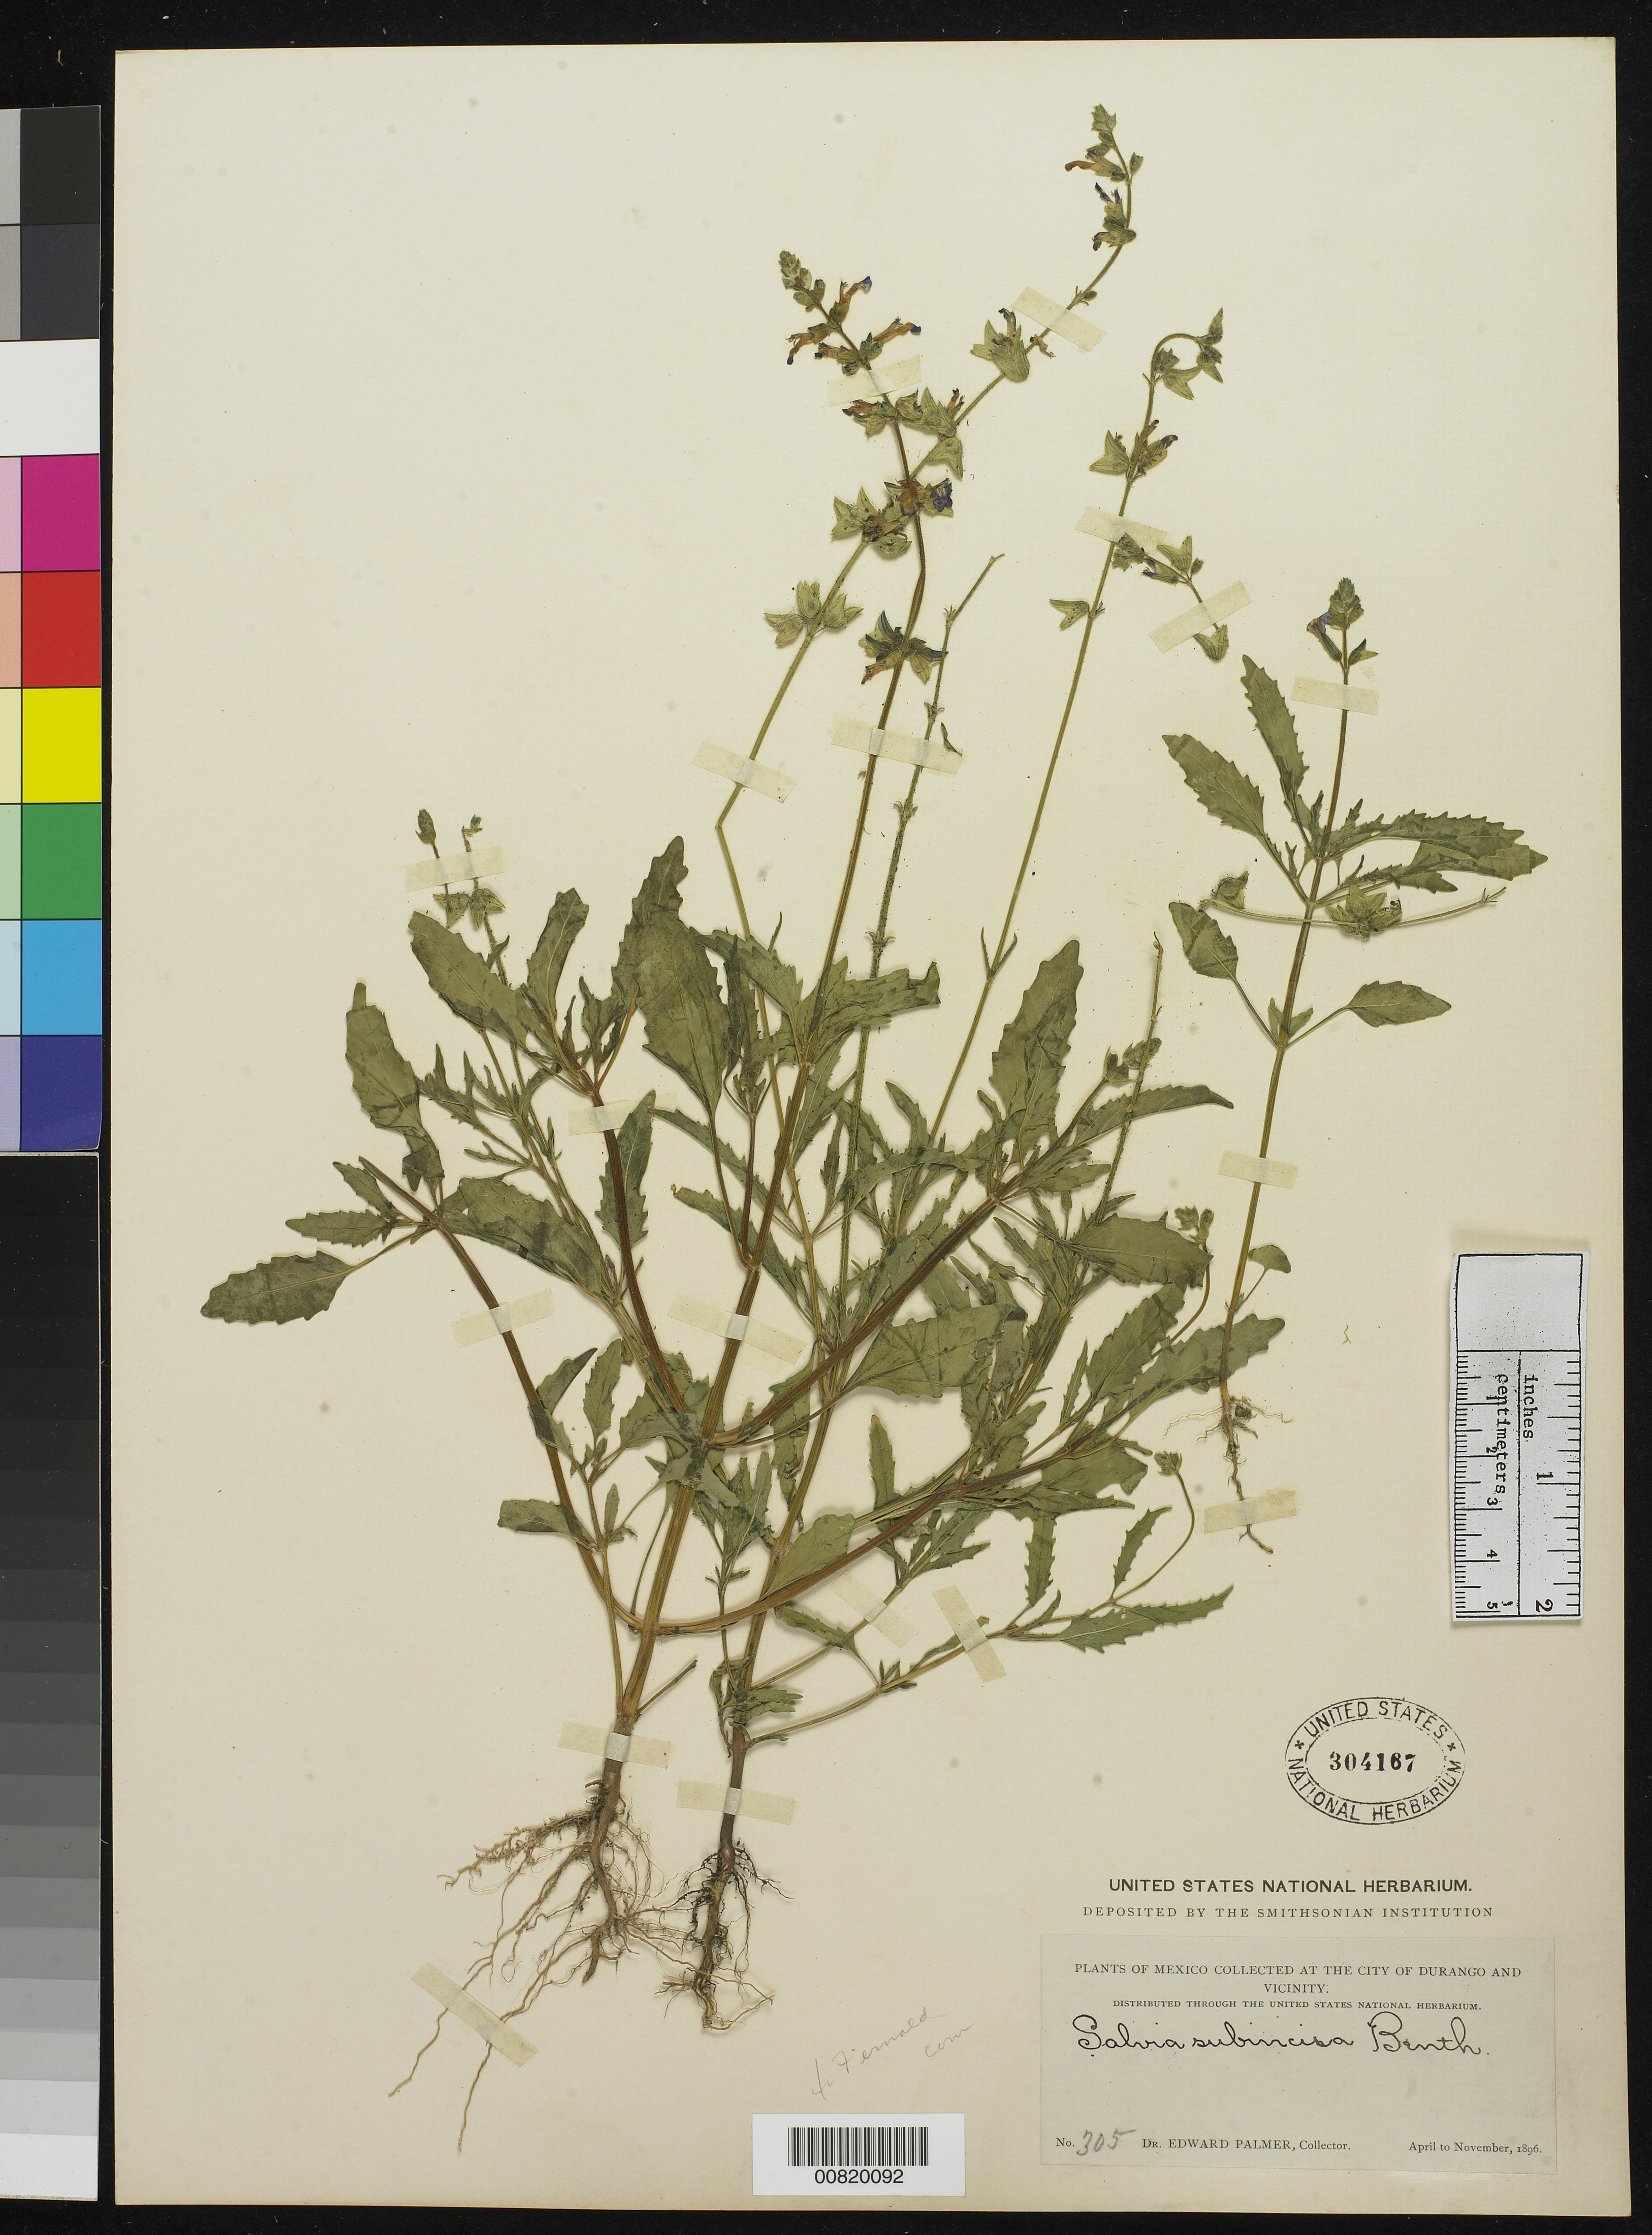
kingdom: Plantae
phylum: Tracheophyta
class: Magnoliopsida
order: Lamiales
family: Lamiaceae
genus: Salvia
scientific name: Salvia subincisa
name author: Benth.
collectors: E. Palmer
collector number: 305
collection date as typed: Apr 1896 to -- Nov 1896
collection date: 1896-04/1896-11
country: Mexico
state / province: Durango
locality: City of Durango and vicinity.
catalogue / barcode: US 304167